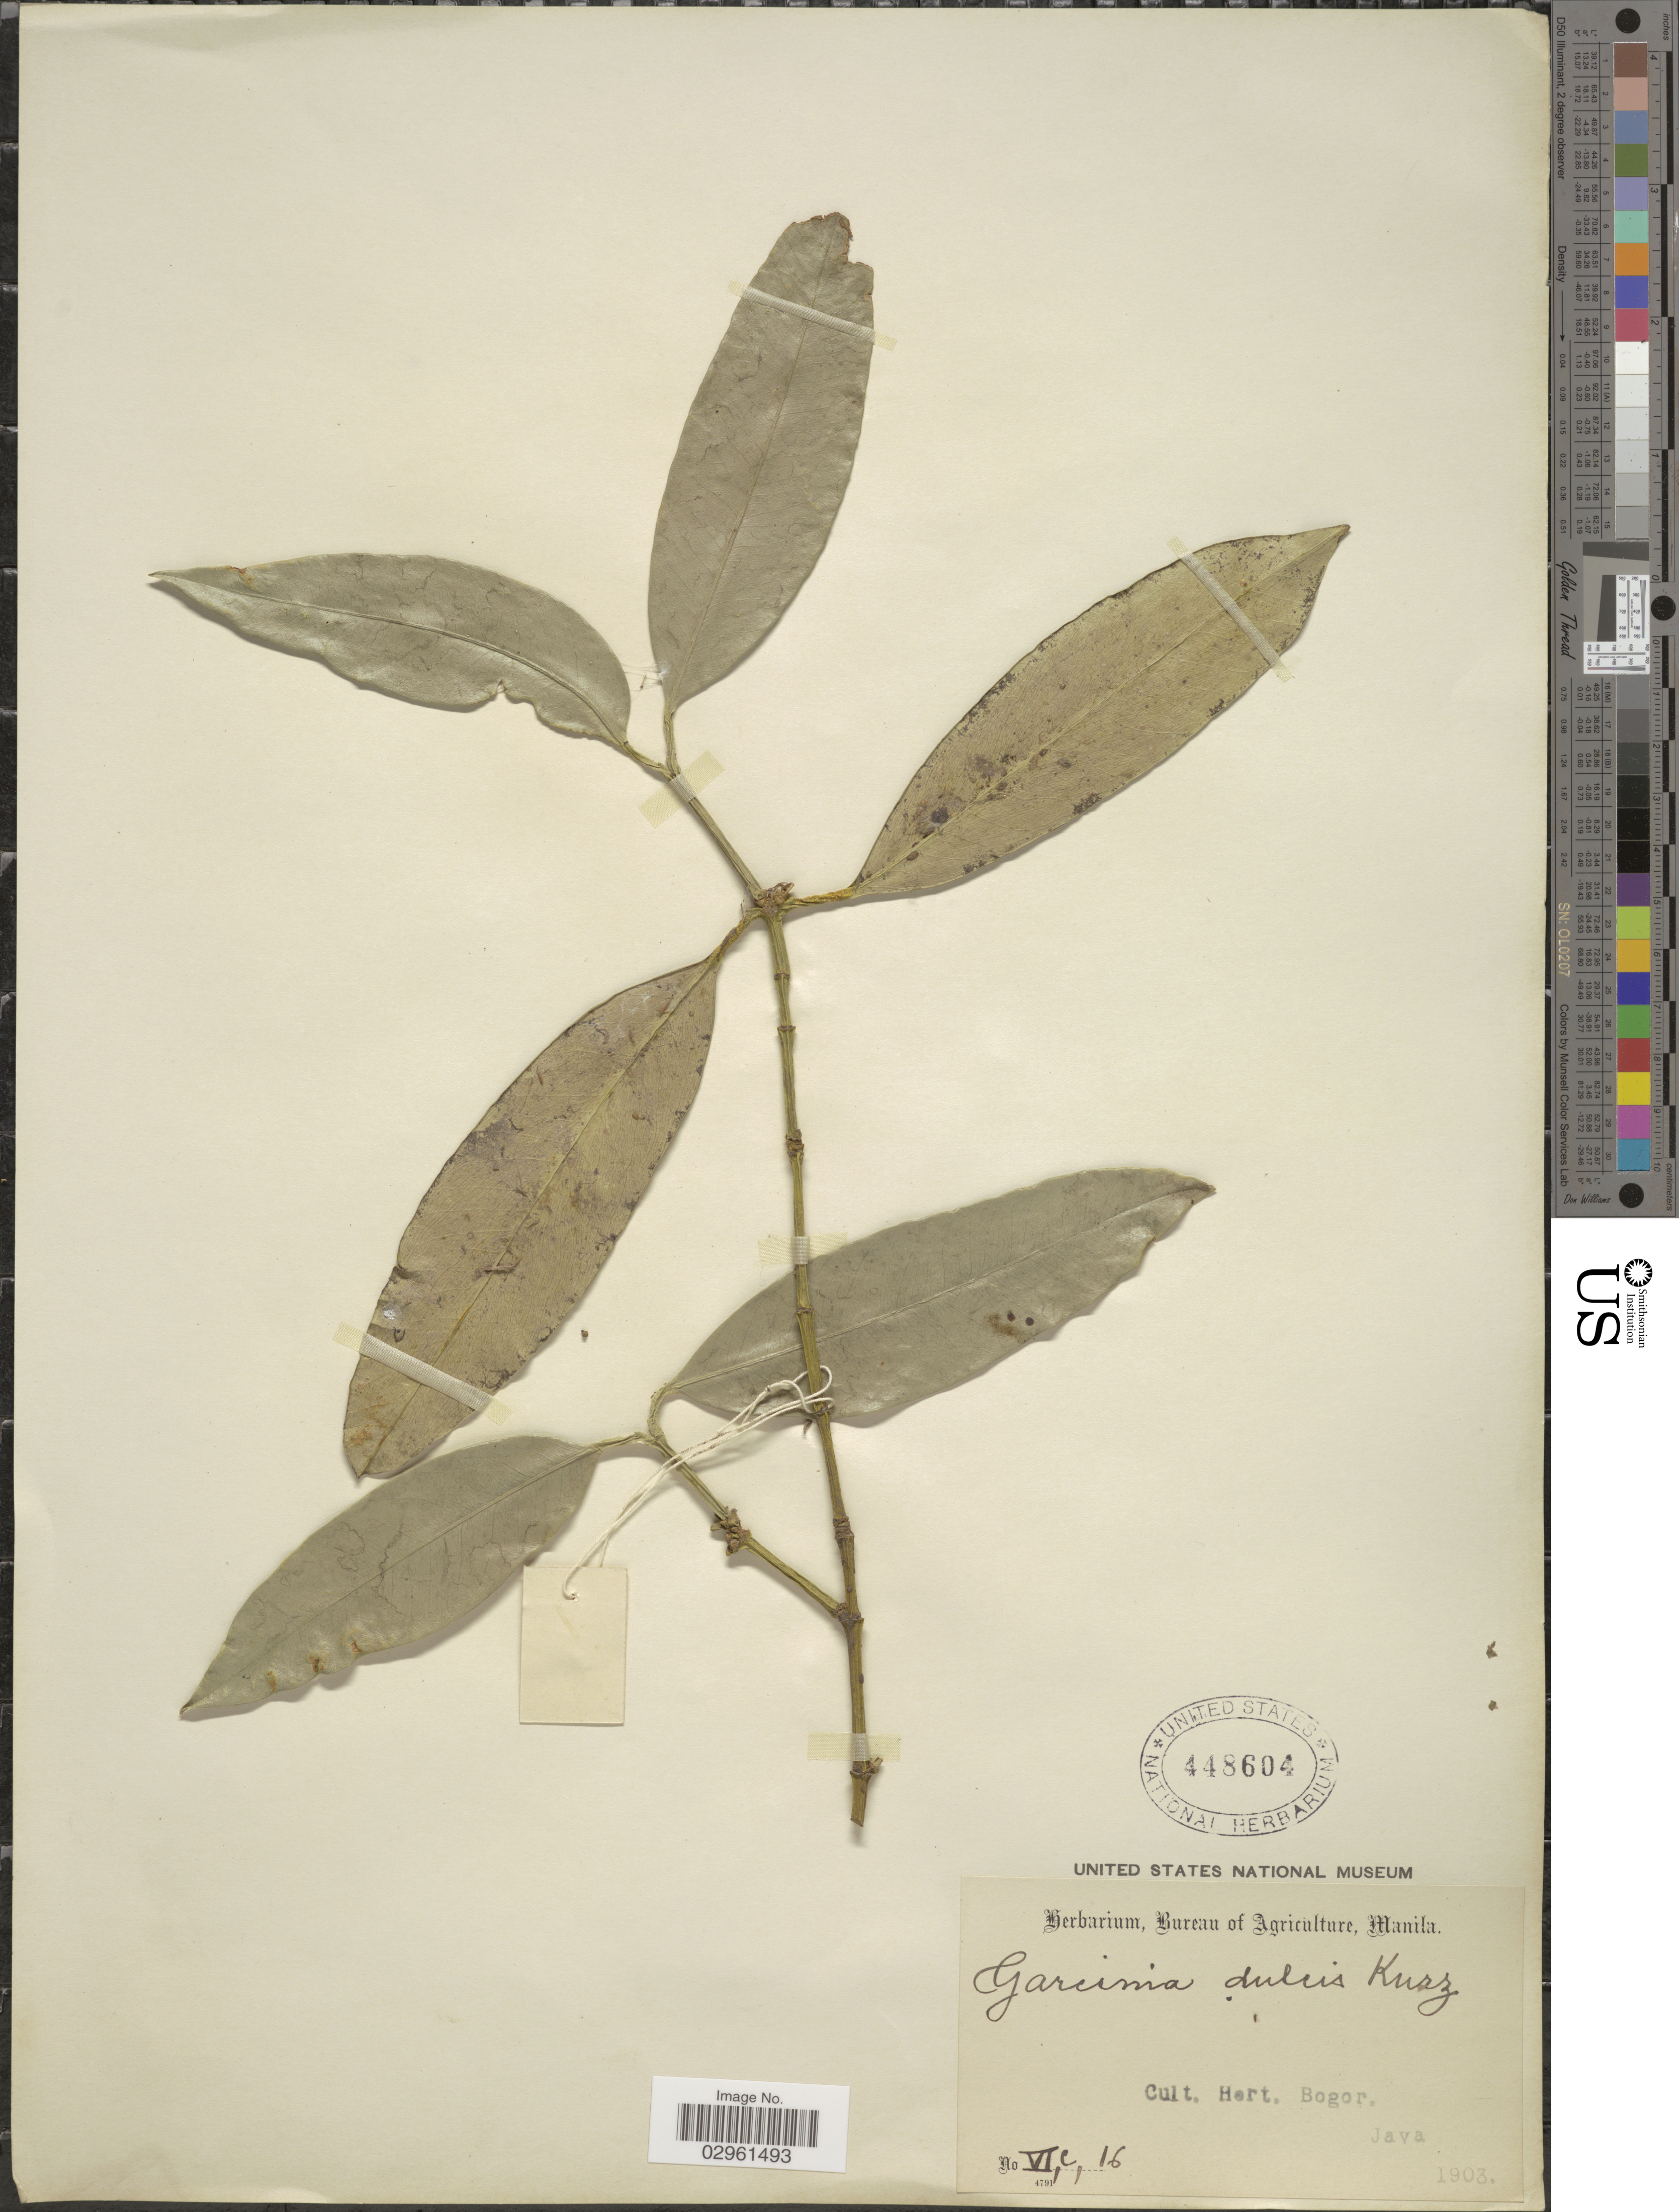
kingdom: Plantae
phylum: Tracheophyta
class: Magnoliopsida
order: Malpighiales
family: Clusiaceae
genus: Garcinia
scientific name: Garcinia dulcis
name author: (Roxb.) Kurz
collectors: Ex herb. Bureau of Agriculture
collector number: VI,C,16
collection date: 1903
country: Indonesia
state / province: Java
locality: Cult. Hort. Bogor.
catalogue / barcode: US 448604